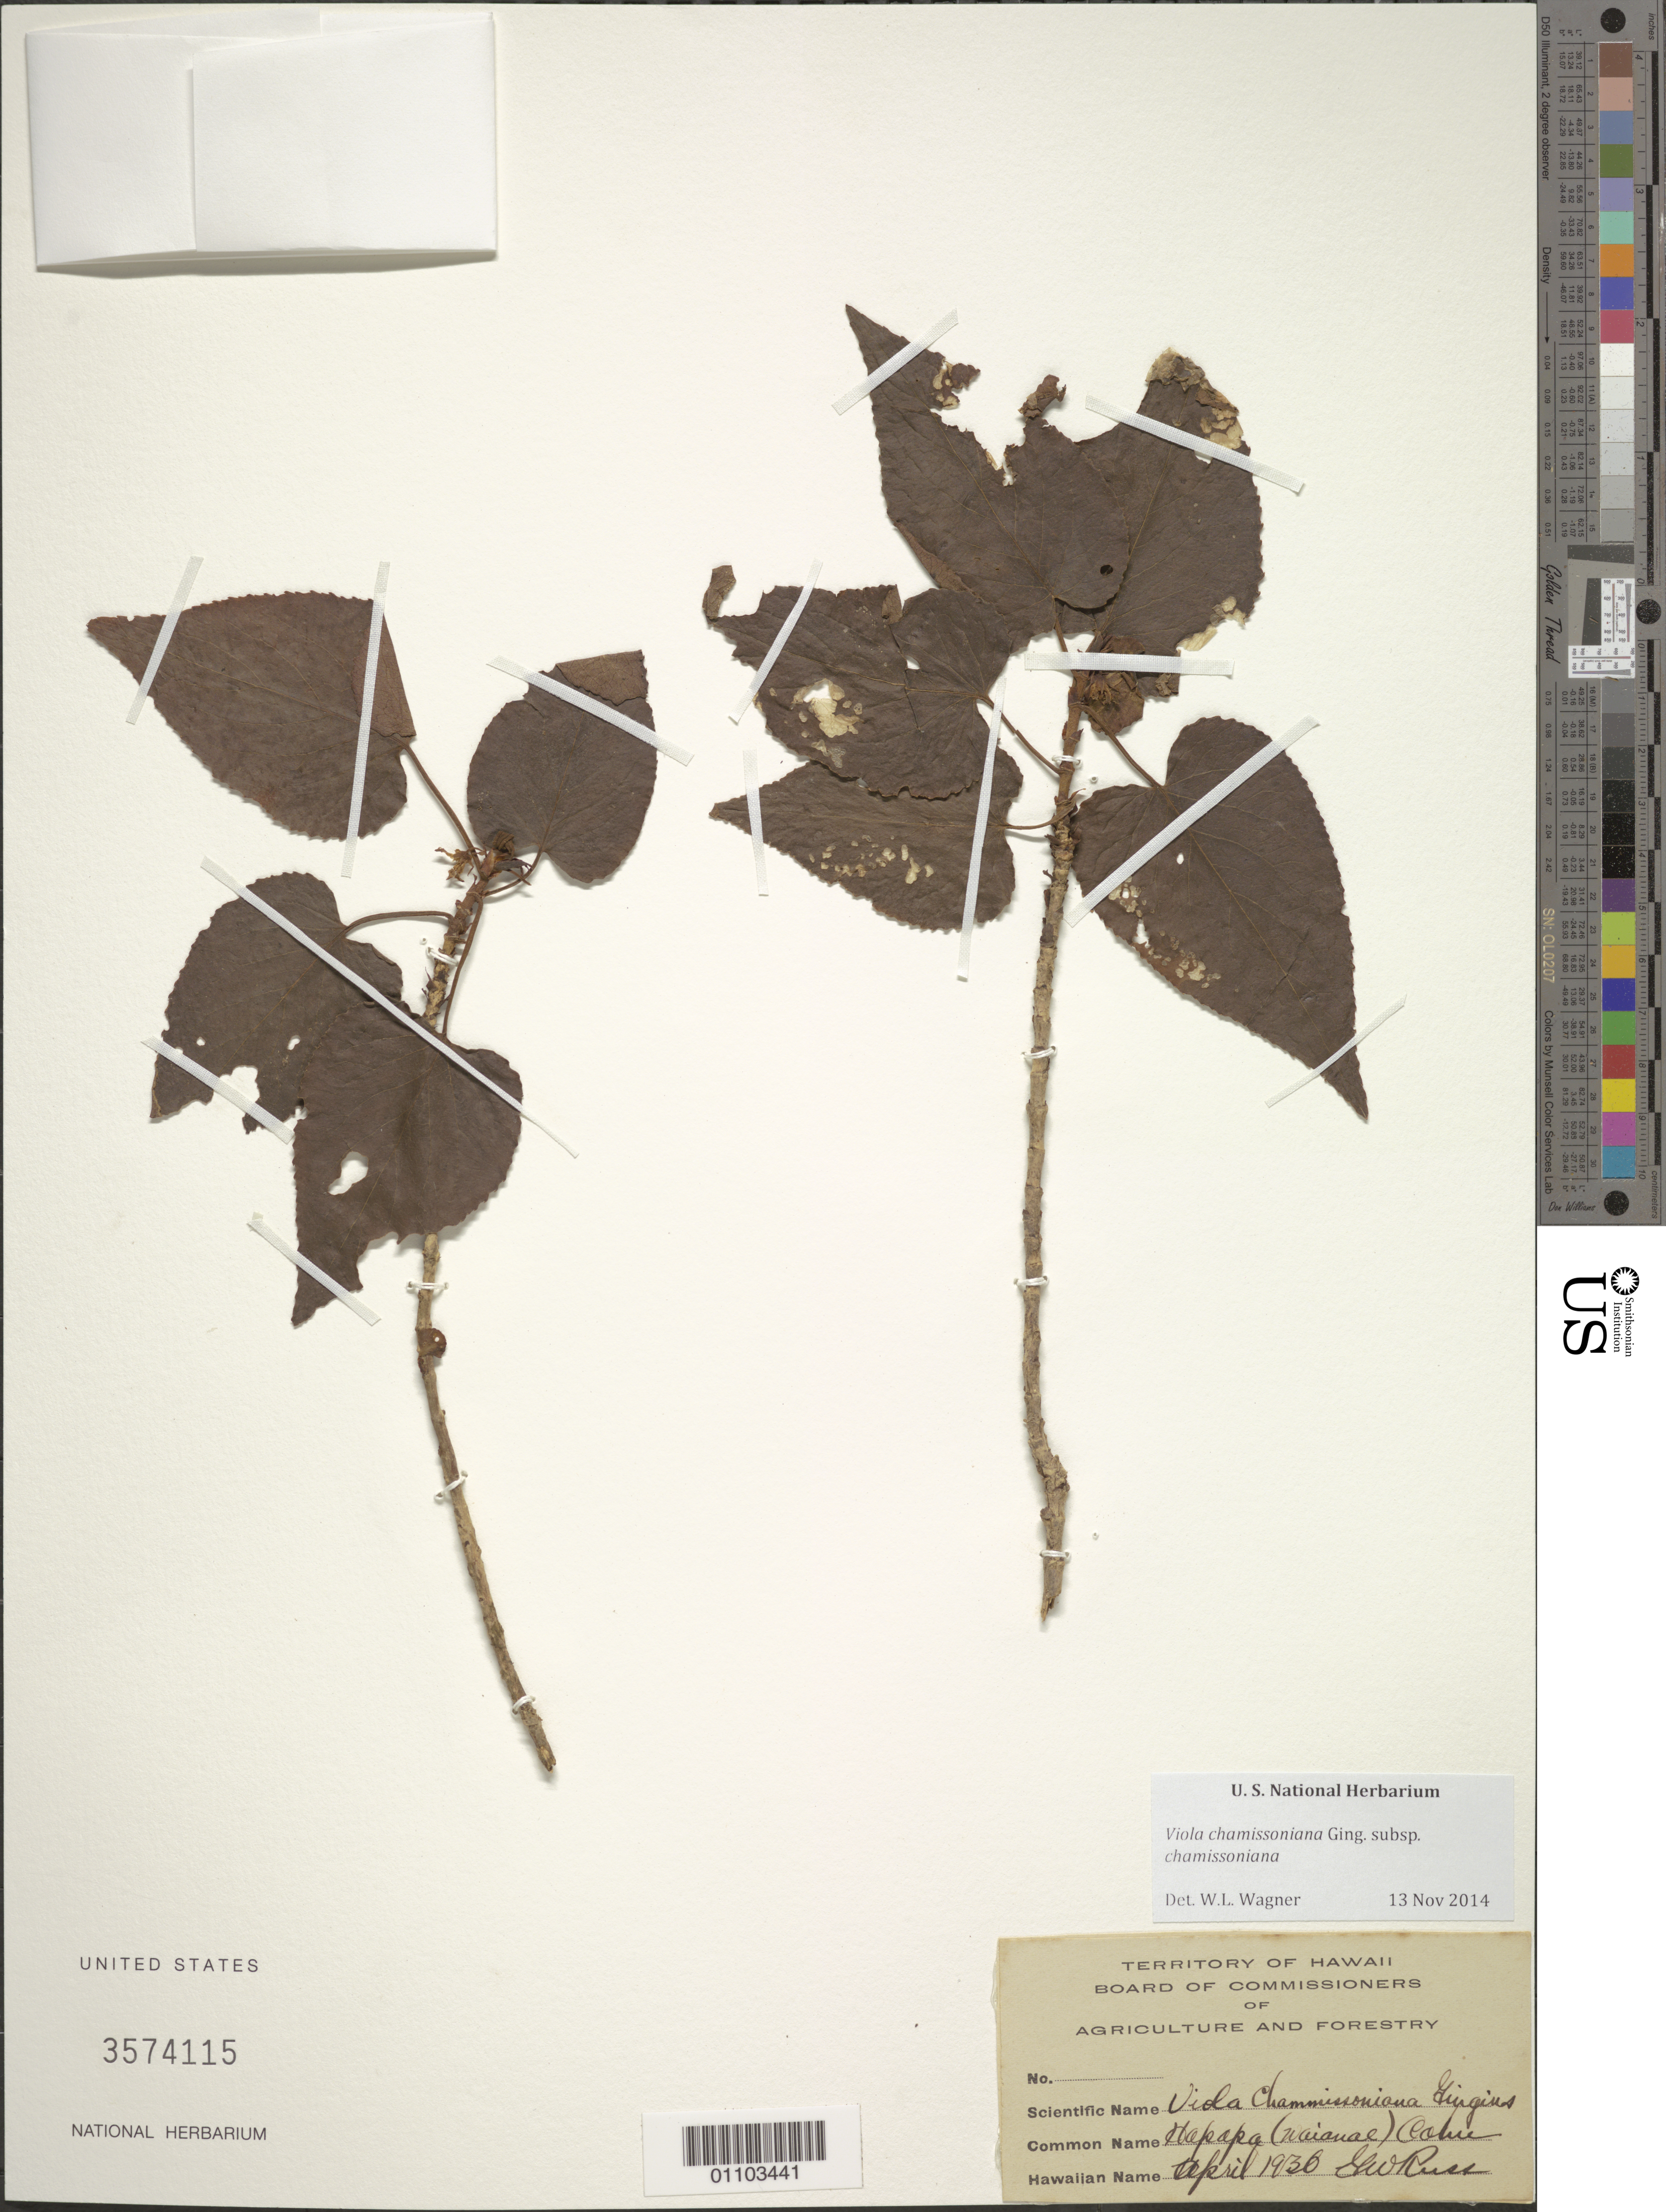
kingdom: Plantae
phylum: Tracheophyta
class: Magnoliopsida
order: Malpighiales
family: Violaceae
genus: Viola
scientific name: Viola chamissoniana subsp. chamissoniana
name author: Ging.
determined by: Wagner, W. L., (BOT), Smithsonian Institution - National Museum of Natural History (UNITED STATES)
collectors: J. Russ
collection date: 1936-04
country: United States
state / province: Hawaii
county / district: Honolulu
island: Oahu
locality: Hapapa (Waianae).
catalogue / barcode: US 3574115